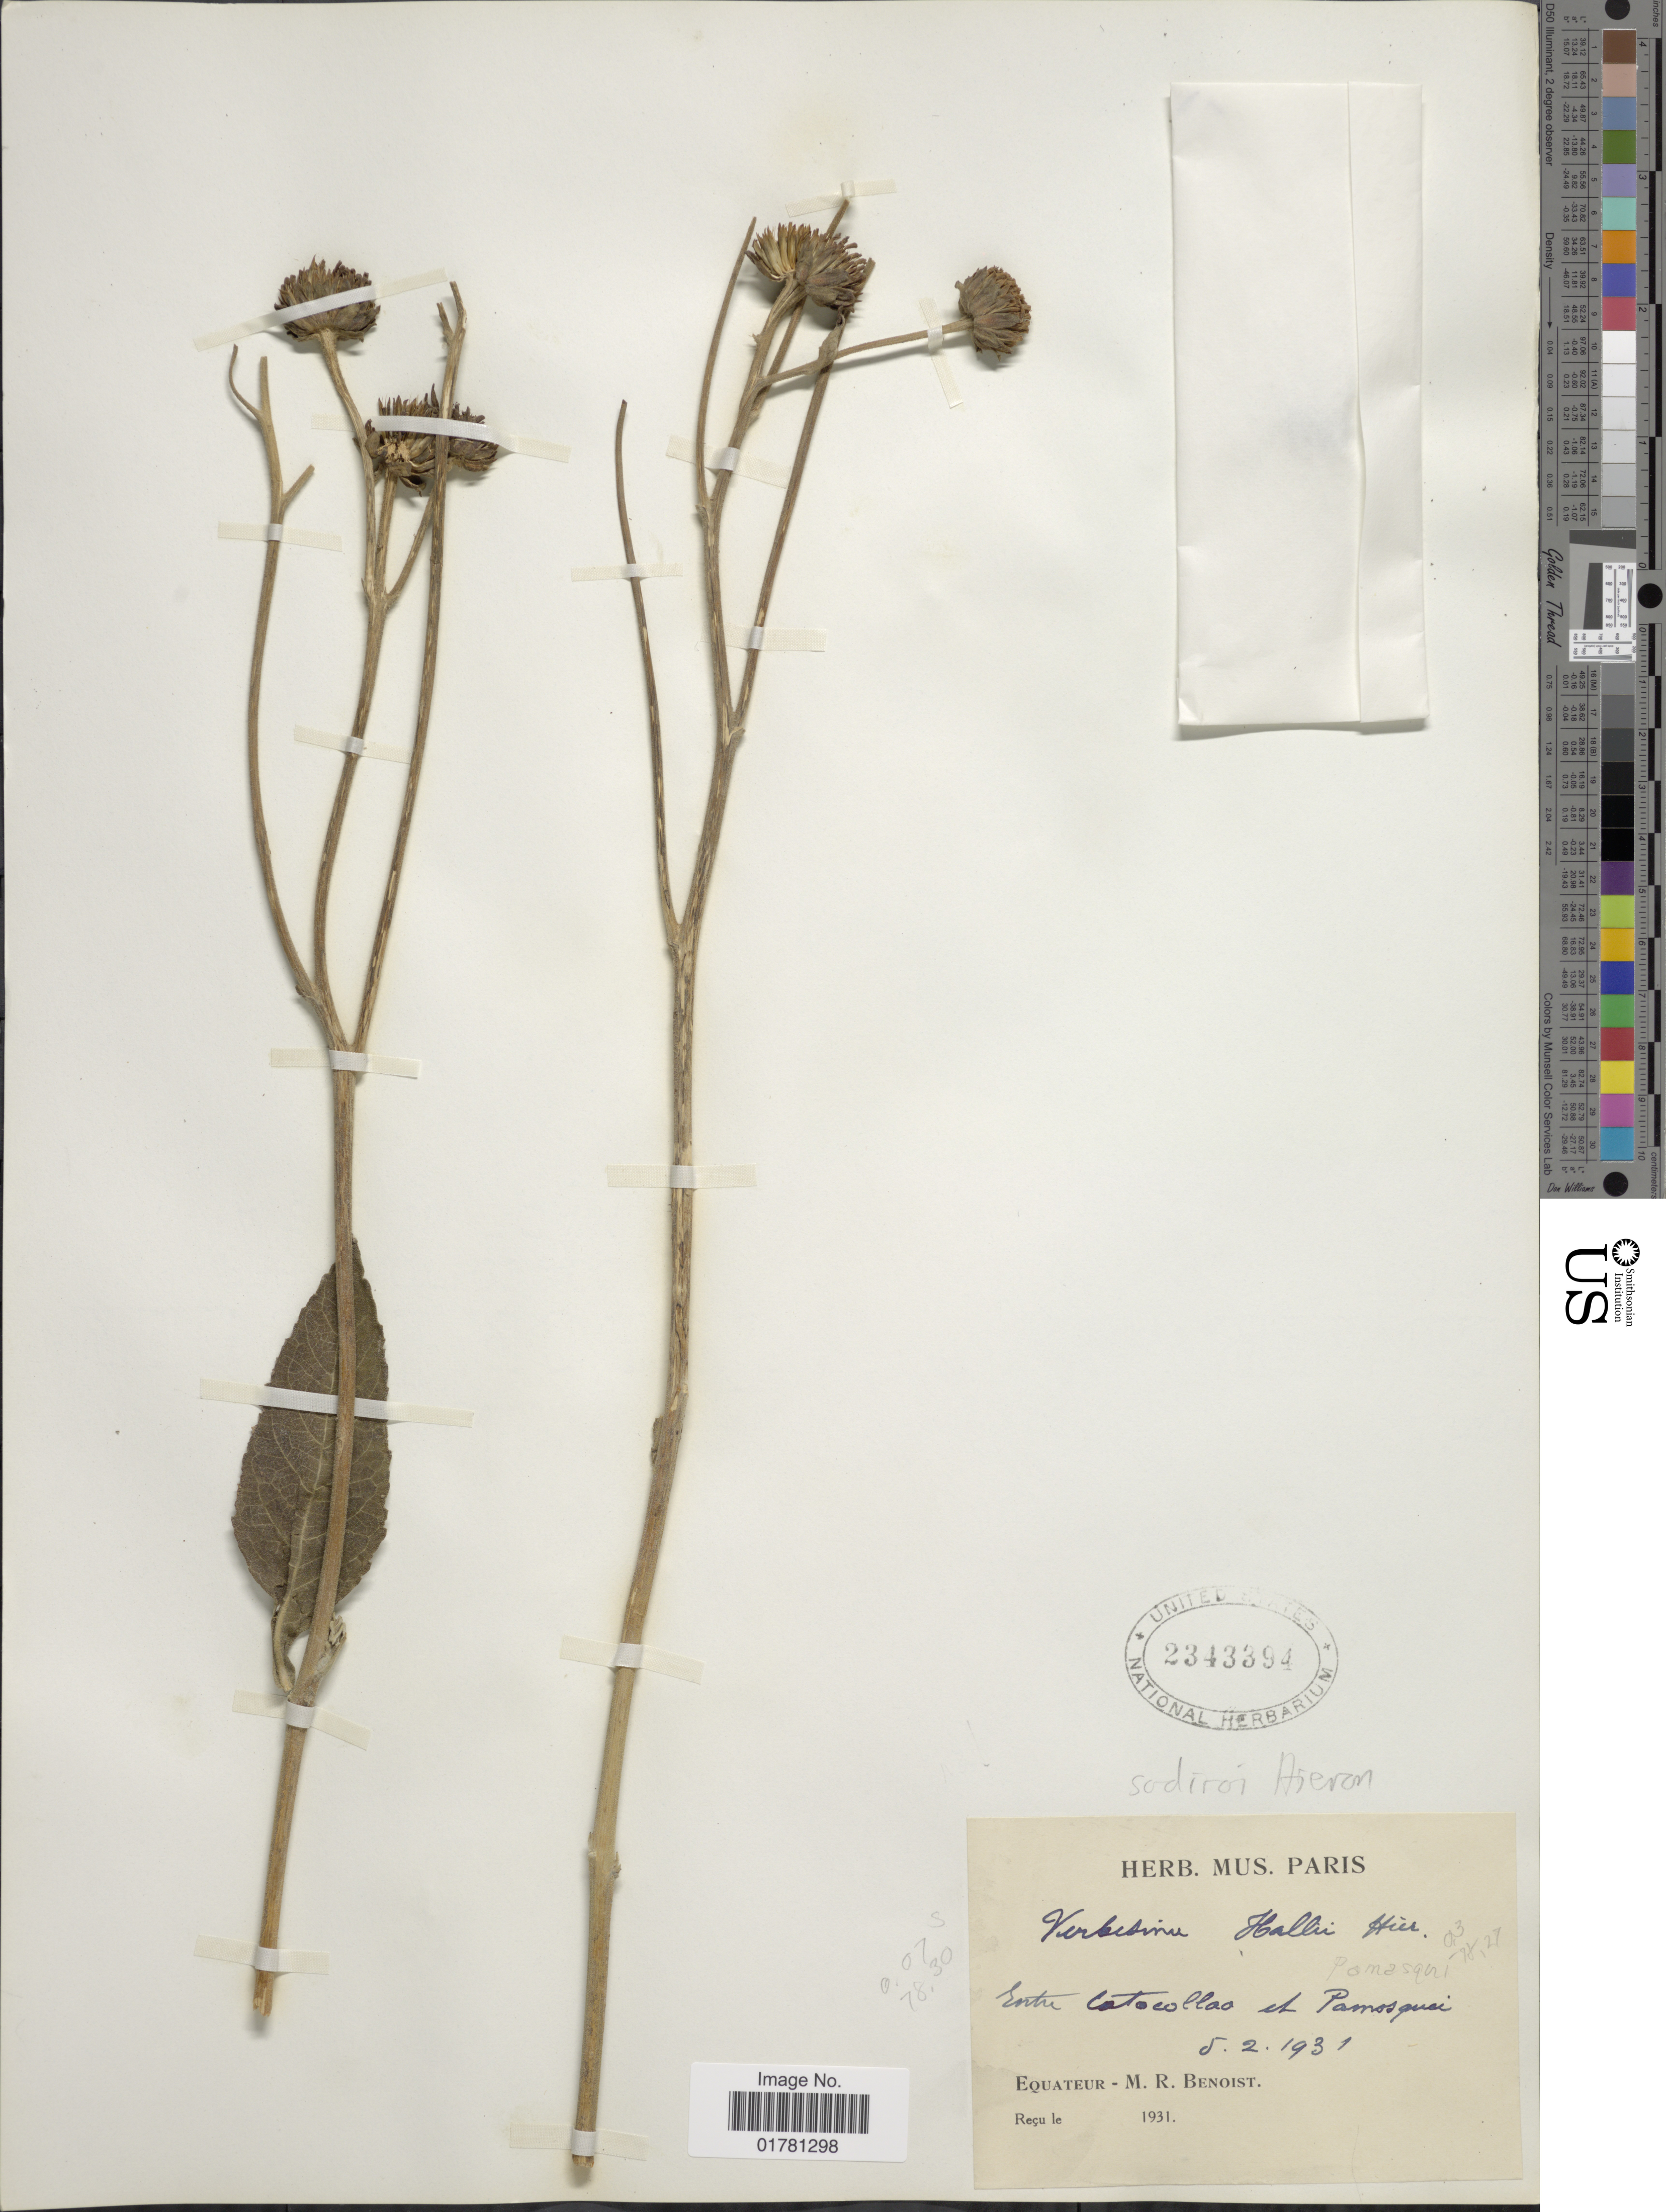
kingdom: Plantae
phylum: Tracheophyta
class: Magnoliopsida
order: Asterales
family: Asteraceae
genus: Verbesina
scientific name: Verbesina sodiroi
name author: Hieron.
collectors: R. Benoist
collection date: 1931-02-05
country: Ecuador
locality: Entre Catocollao et Pamosqui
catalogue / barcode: US 2343394